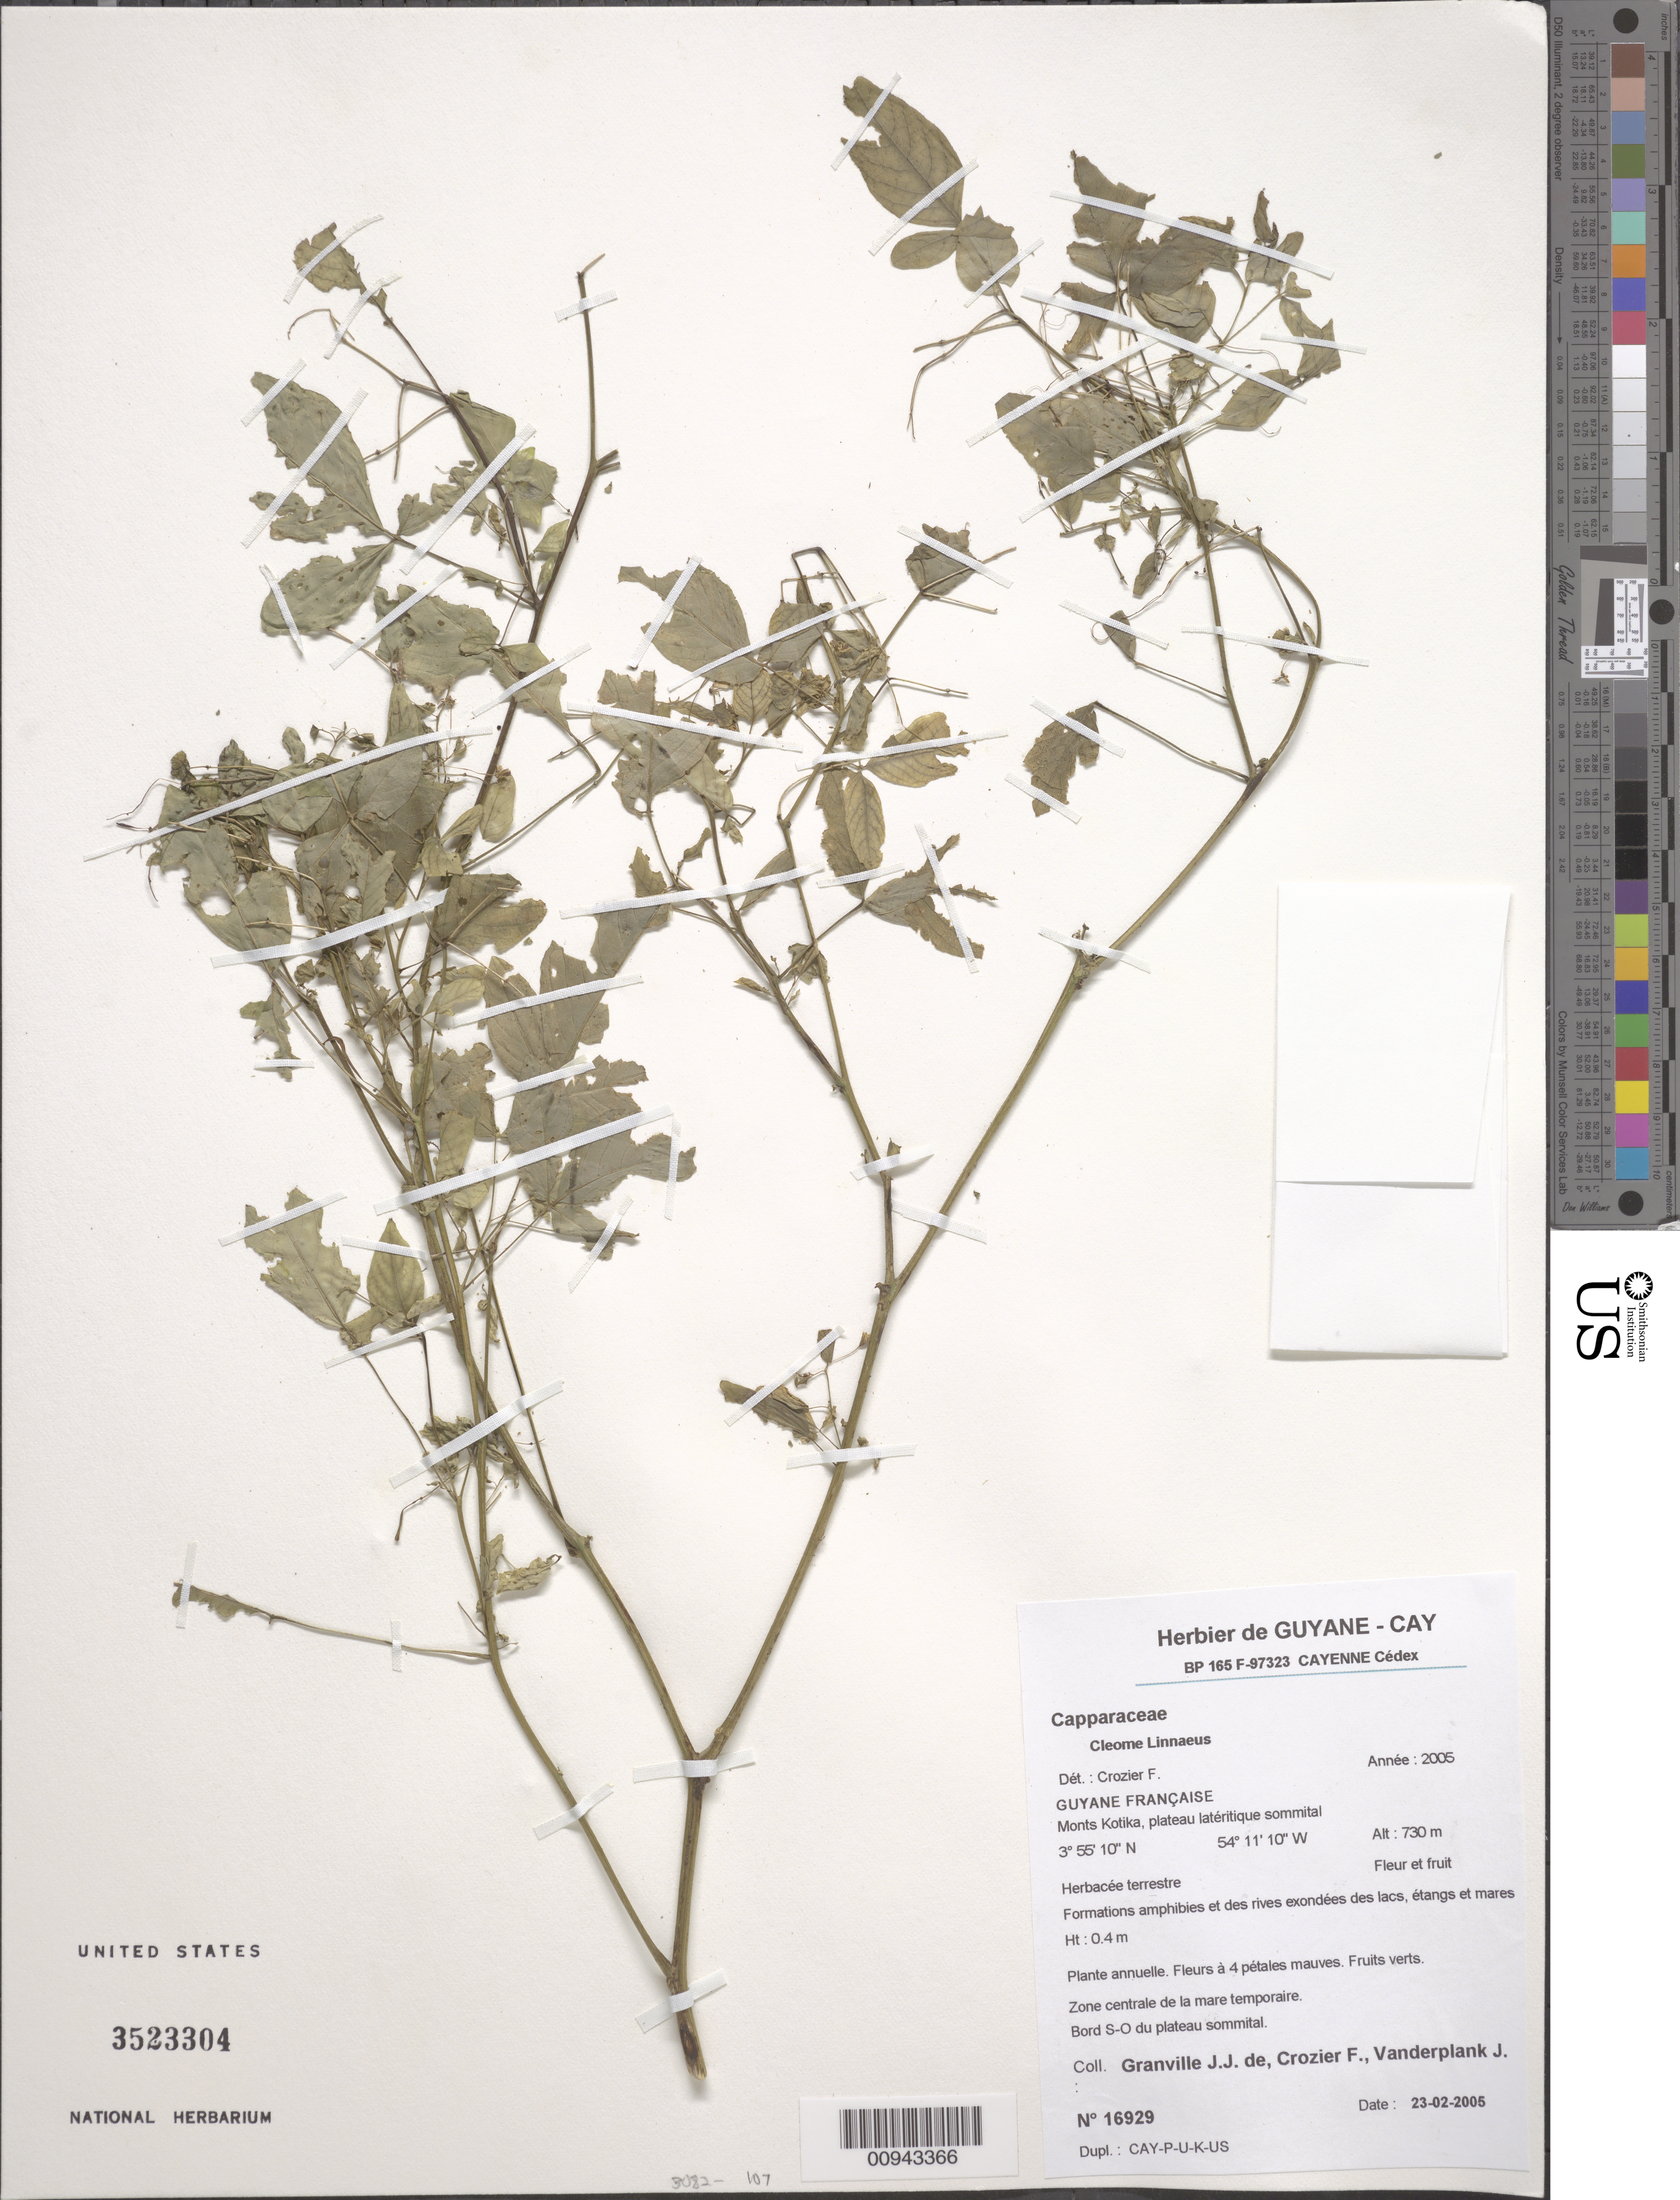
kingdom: Plantae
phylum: Tracheophyta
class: Magnoliopsida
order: Brassicales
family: Cleomaceae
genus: Cleome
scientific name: Cleome sp.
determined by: Crozier, F.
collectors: J.-J. de Granville, C. S. Roesel & L. Brothers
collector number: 16929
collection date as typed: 23-Feb-05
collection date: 2005-02-23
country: French Guiana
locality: Monts Kotika, plateau lateritique sommital. Bord SO du plateau sommital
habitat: Formations amphibies et des rives exondees des lacs, etangs et mares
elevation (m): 730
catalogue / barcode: US 3523304